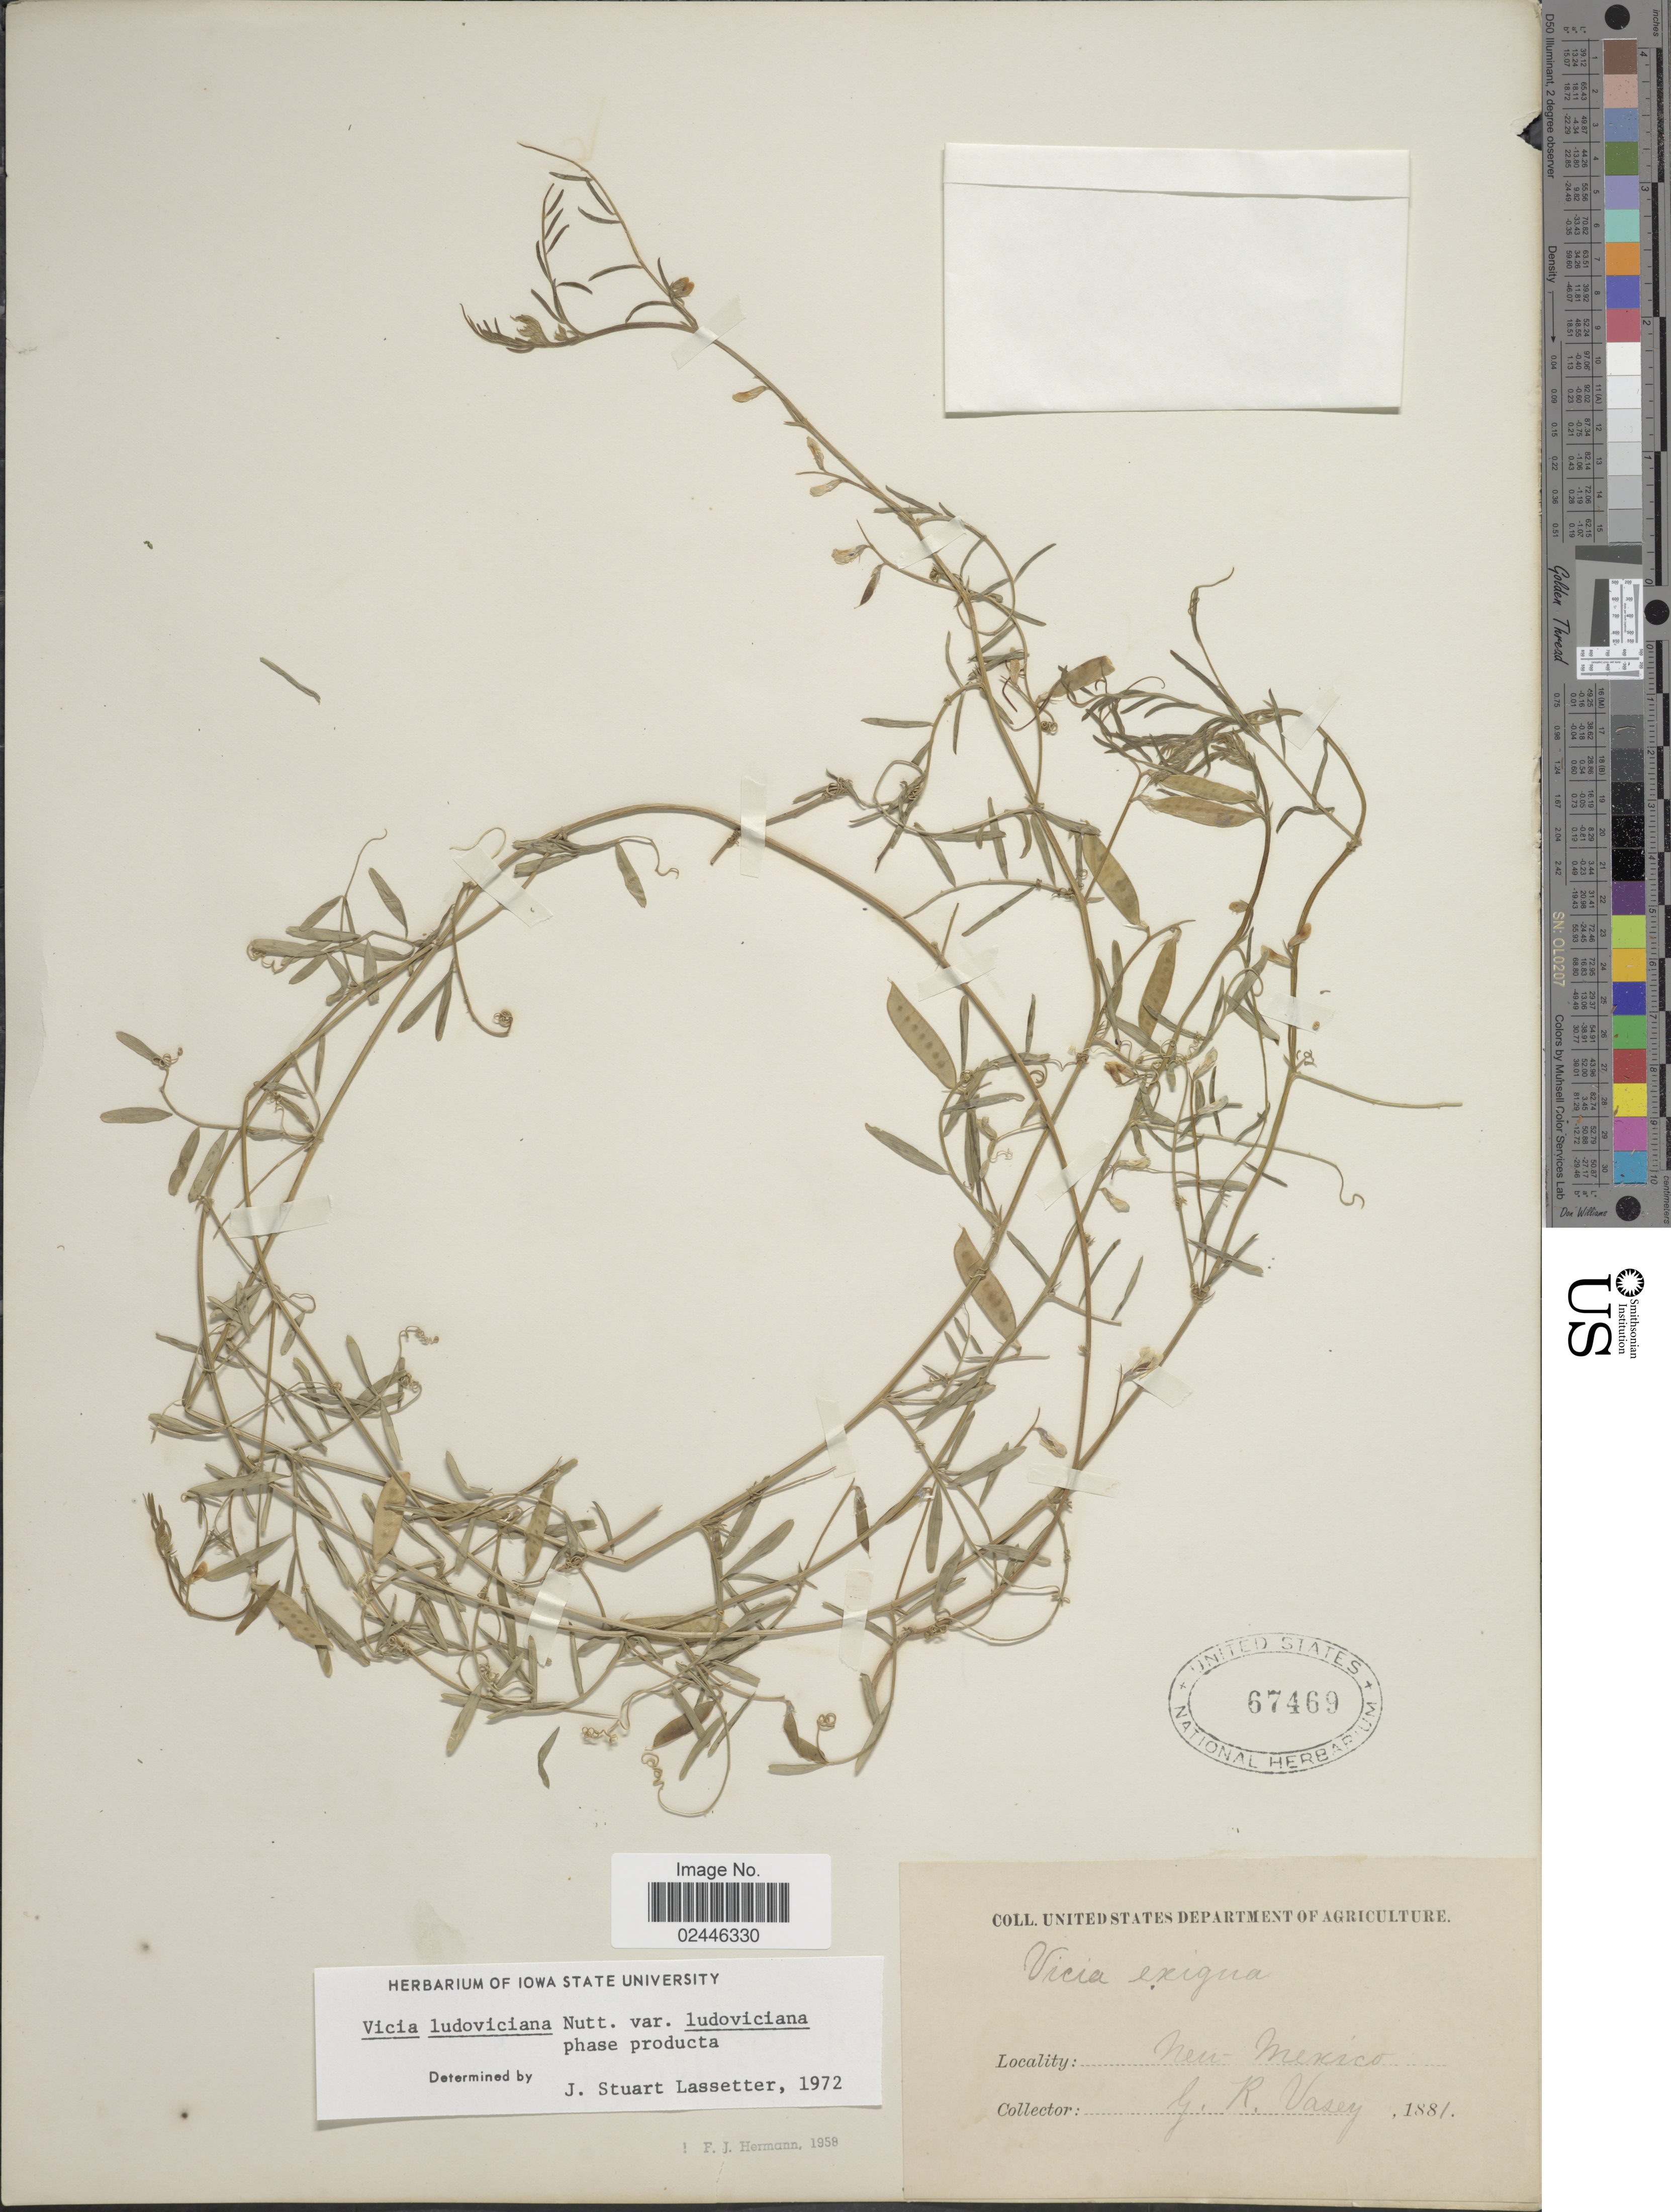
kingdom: Plantae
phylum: Tracheophyta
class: Magnoliopsida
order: Fabales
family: Fabaceae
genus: Vicia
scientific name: Vicia ludoviciana var. ludoviciana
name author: Nutt. ex Torr. & A. Gray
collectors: G. R. Vasey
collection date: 1881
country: United States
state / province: New Mexico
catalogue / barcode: US 67469